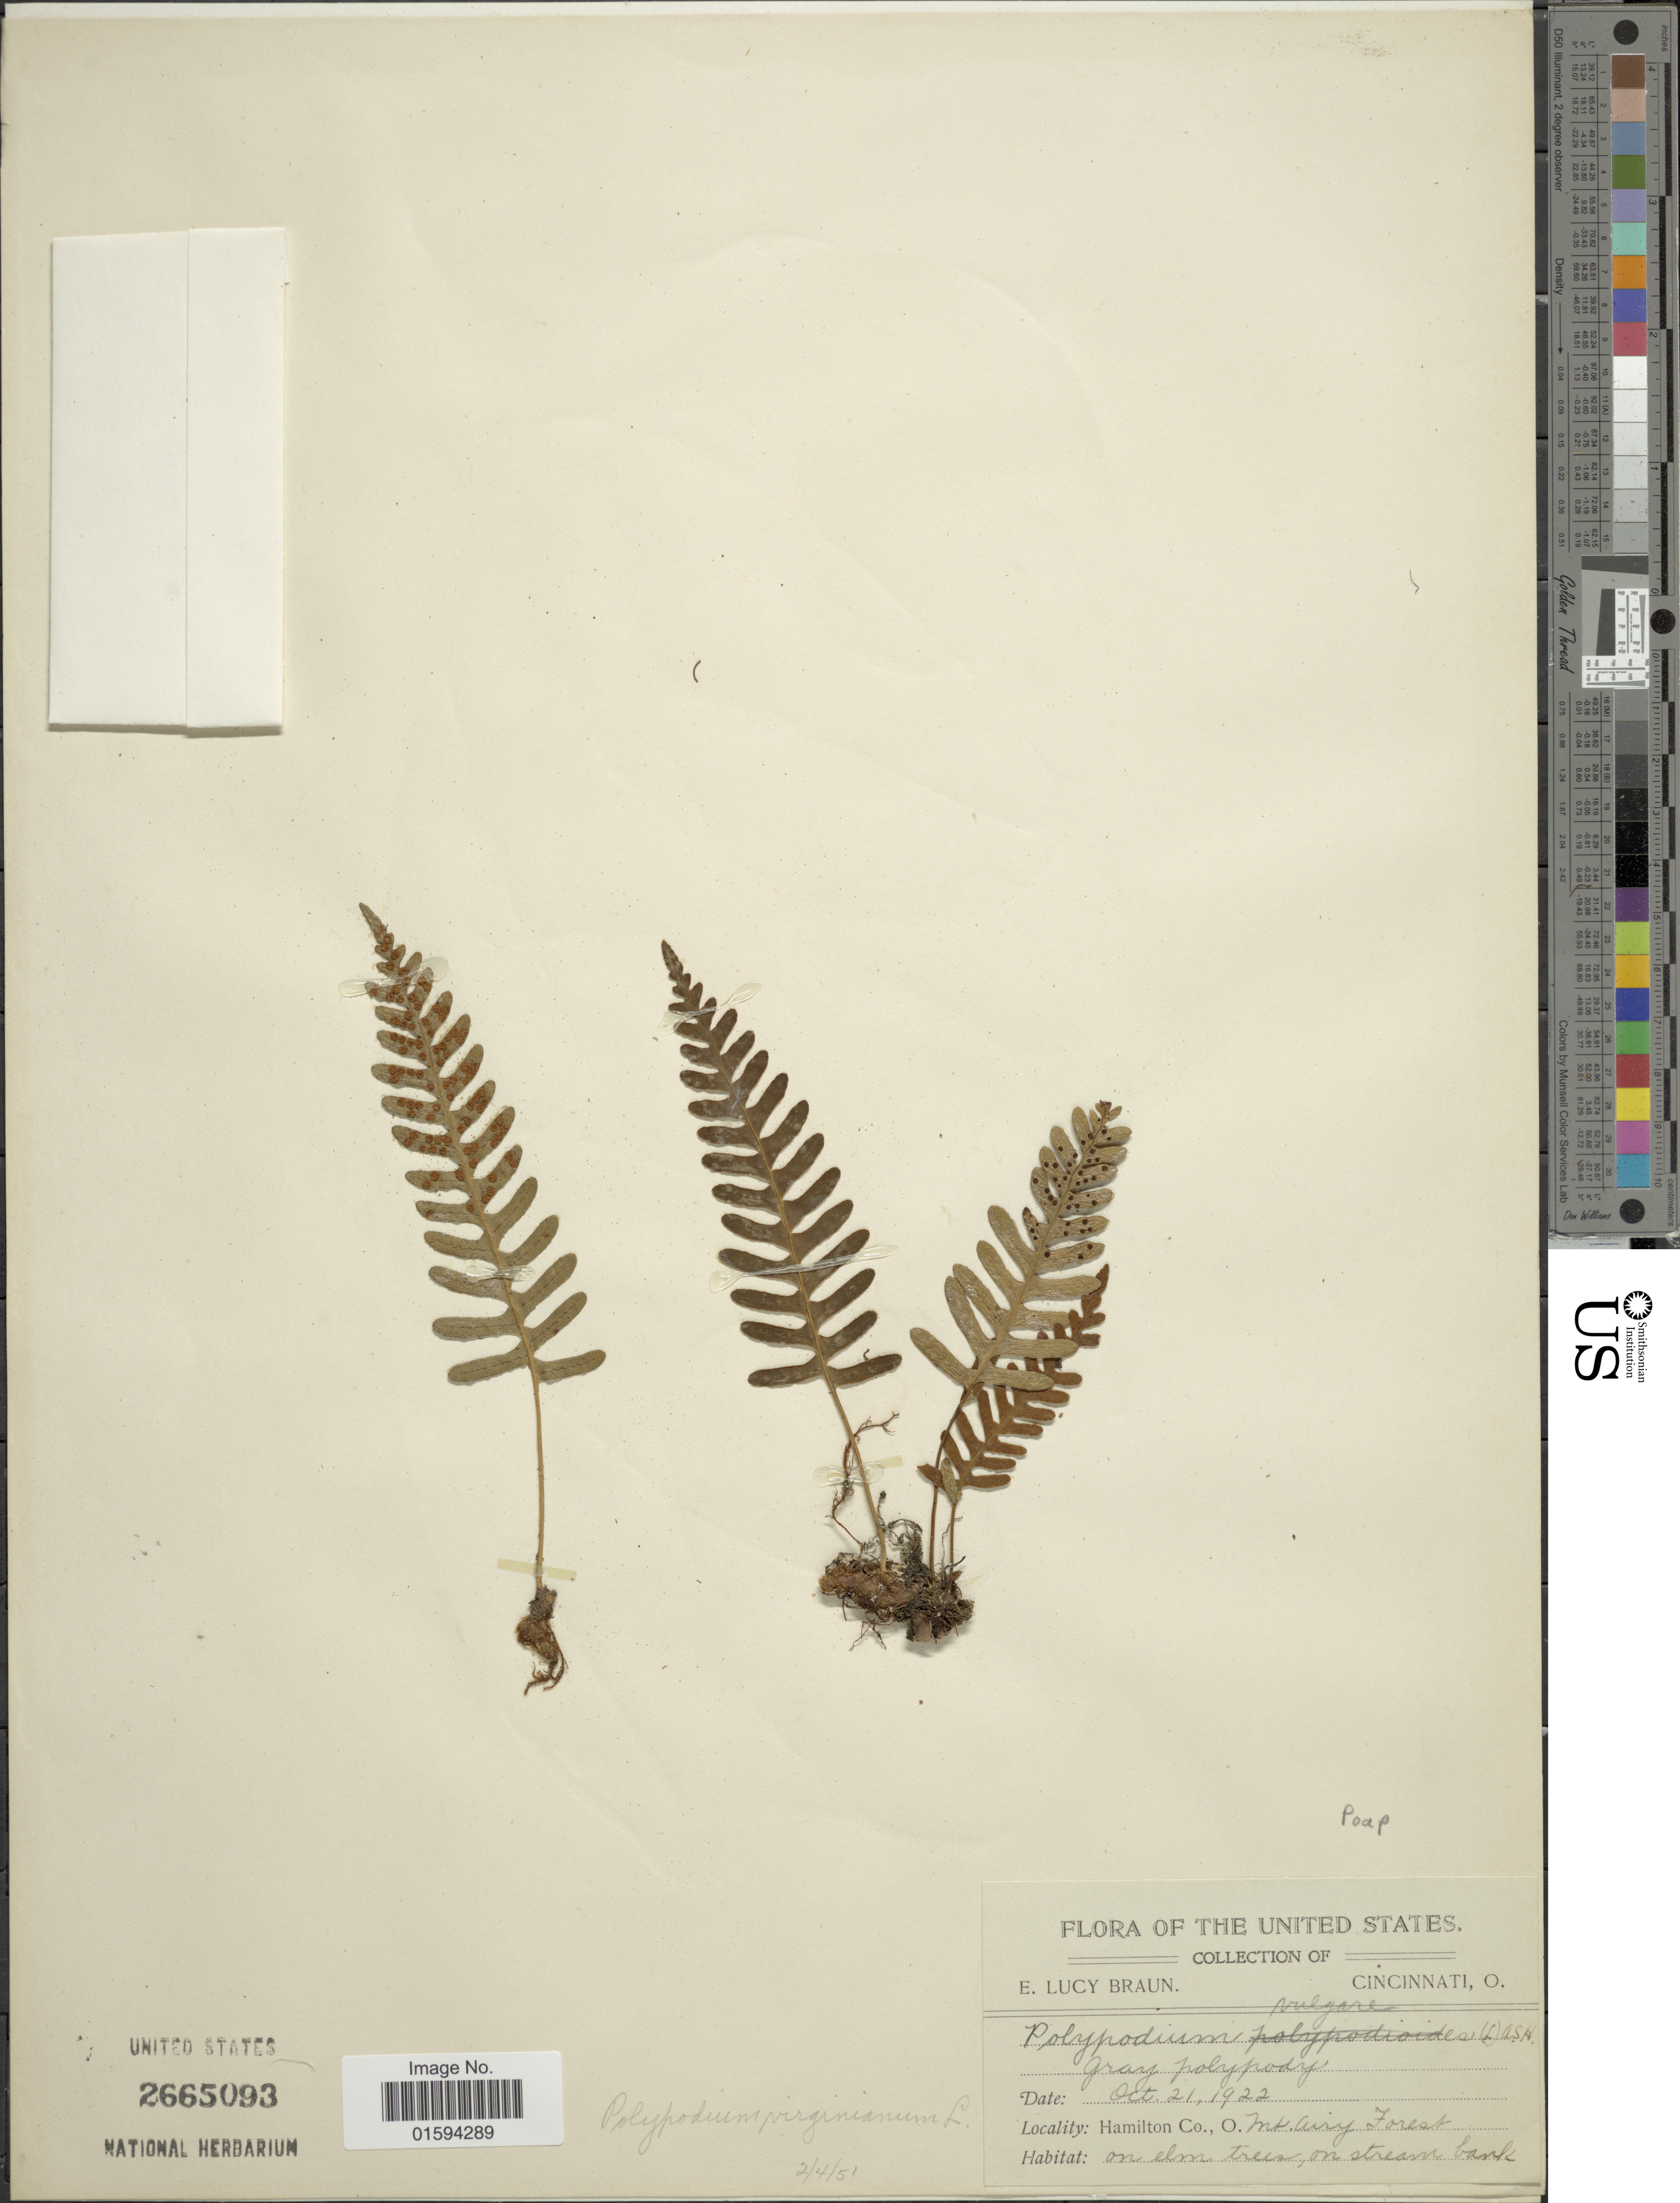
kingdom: Plantae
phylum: Tracheophyta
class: Polypodiopsida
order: Polypodiales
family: Polypodiaceae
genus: Polypodium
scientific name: Polypodium appalachianum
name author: Haufler & Windham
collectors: E. L. Braun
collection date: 1922-10-21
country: United States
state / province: Ohio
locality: Hamilton Co., Mt. Airy Forest.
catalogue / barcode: US 2665093